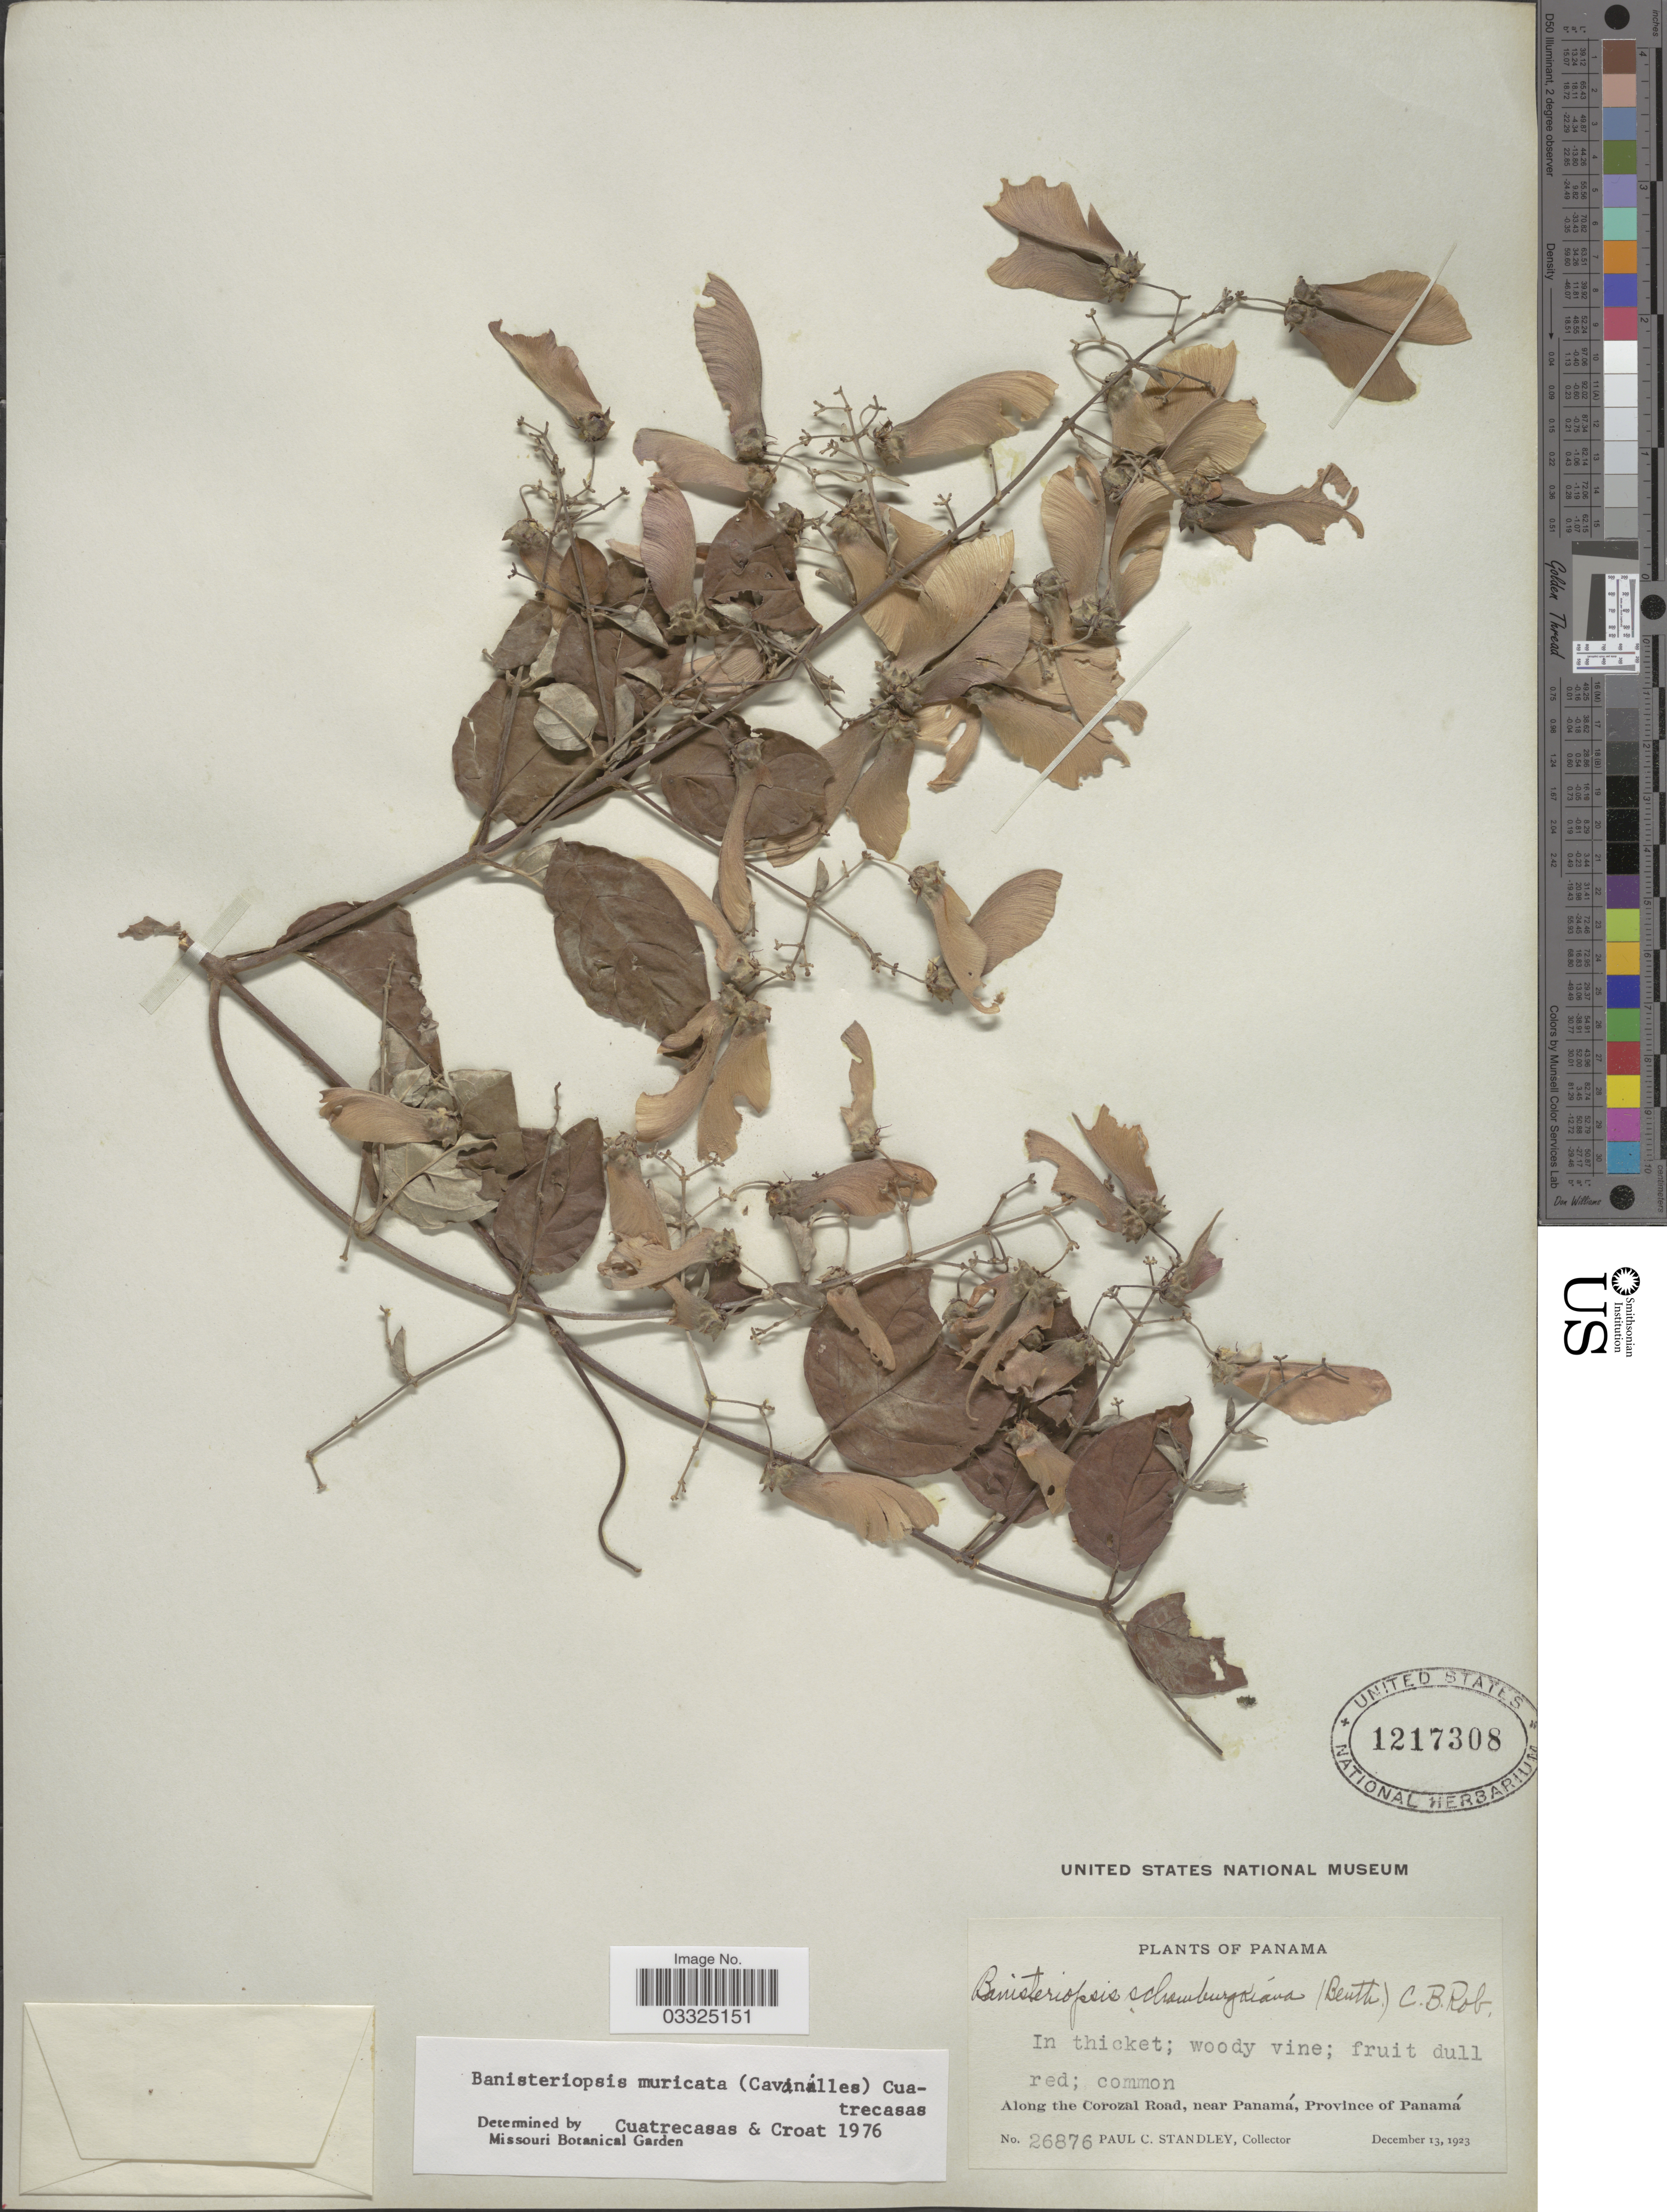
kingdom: Plantae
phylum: Tracheophyta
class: Magnoliopsida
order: Malpighiales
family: Malpighiaceae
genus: Banisteriopsis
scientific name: Banisteriopsis muricata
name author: (Cav.) Cuatrec.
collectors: P. C. Standley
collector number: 26876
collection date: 1923-12-13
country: Panama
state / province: Panamá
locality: Along the Corozal Road, near Panamá.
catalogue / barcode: US 1217308